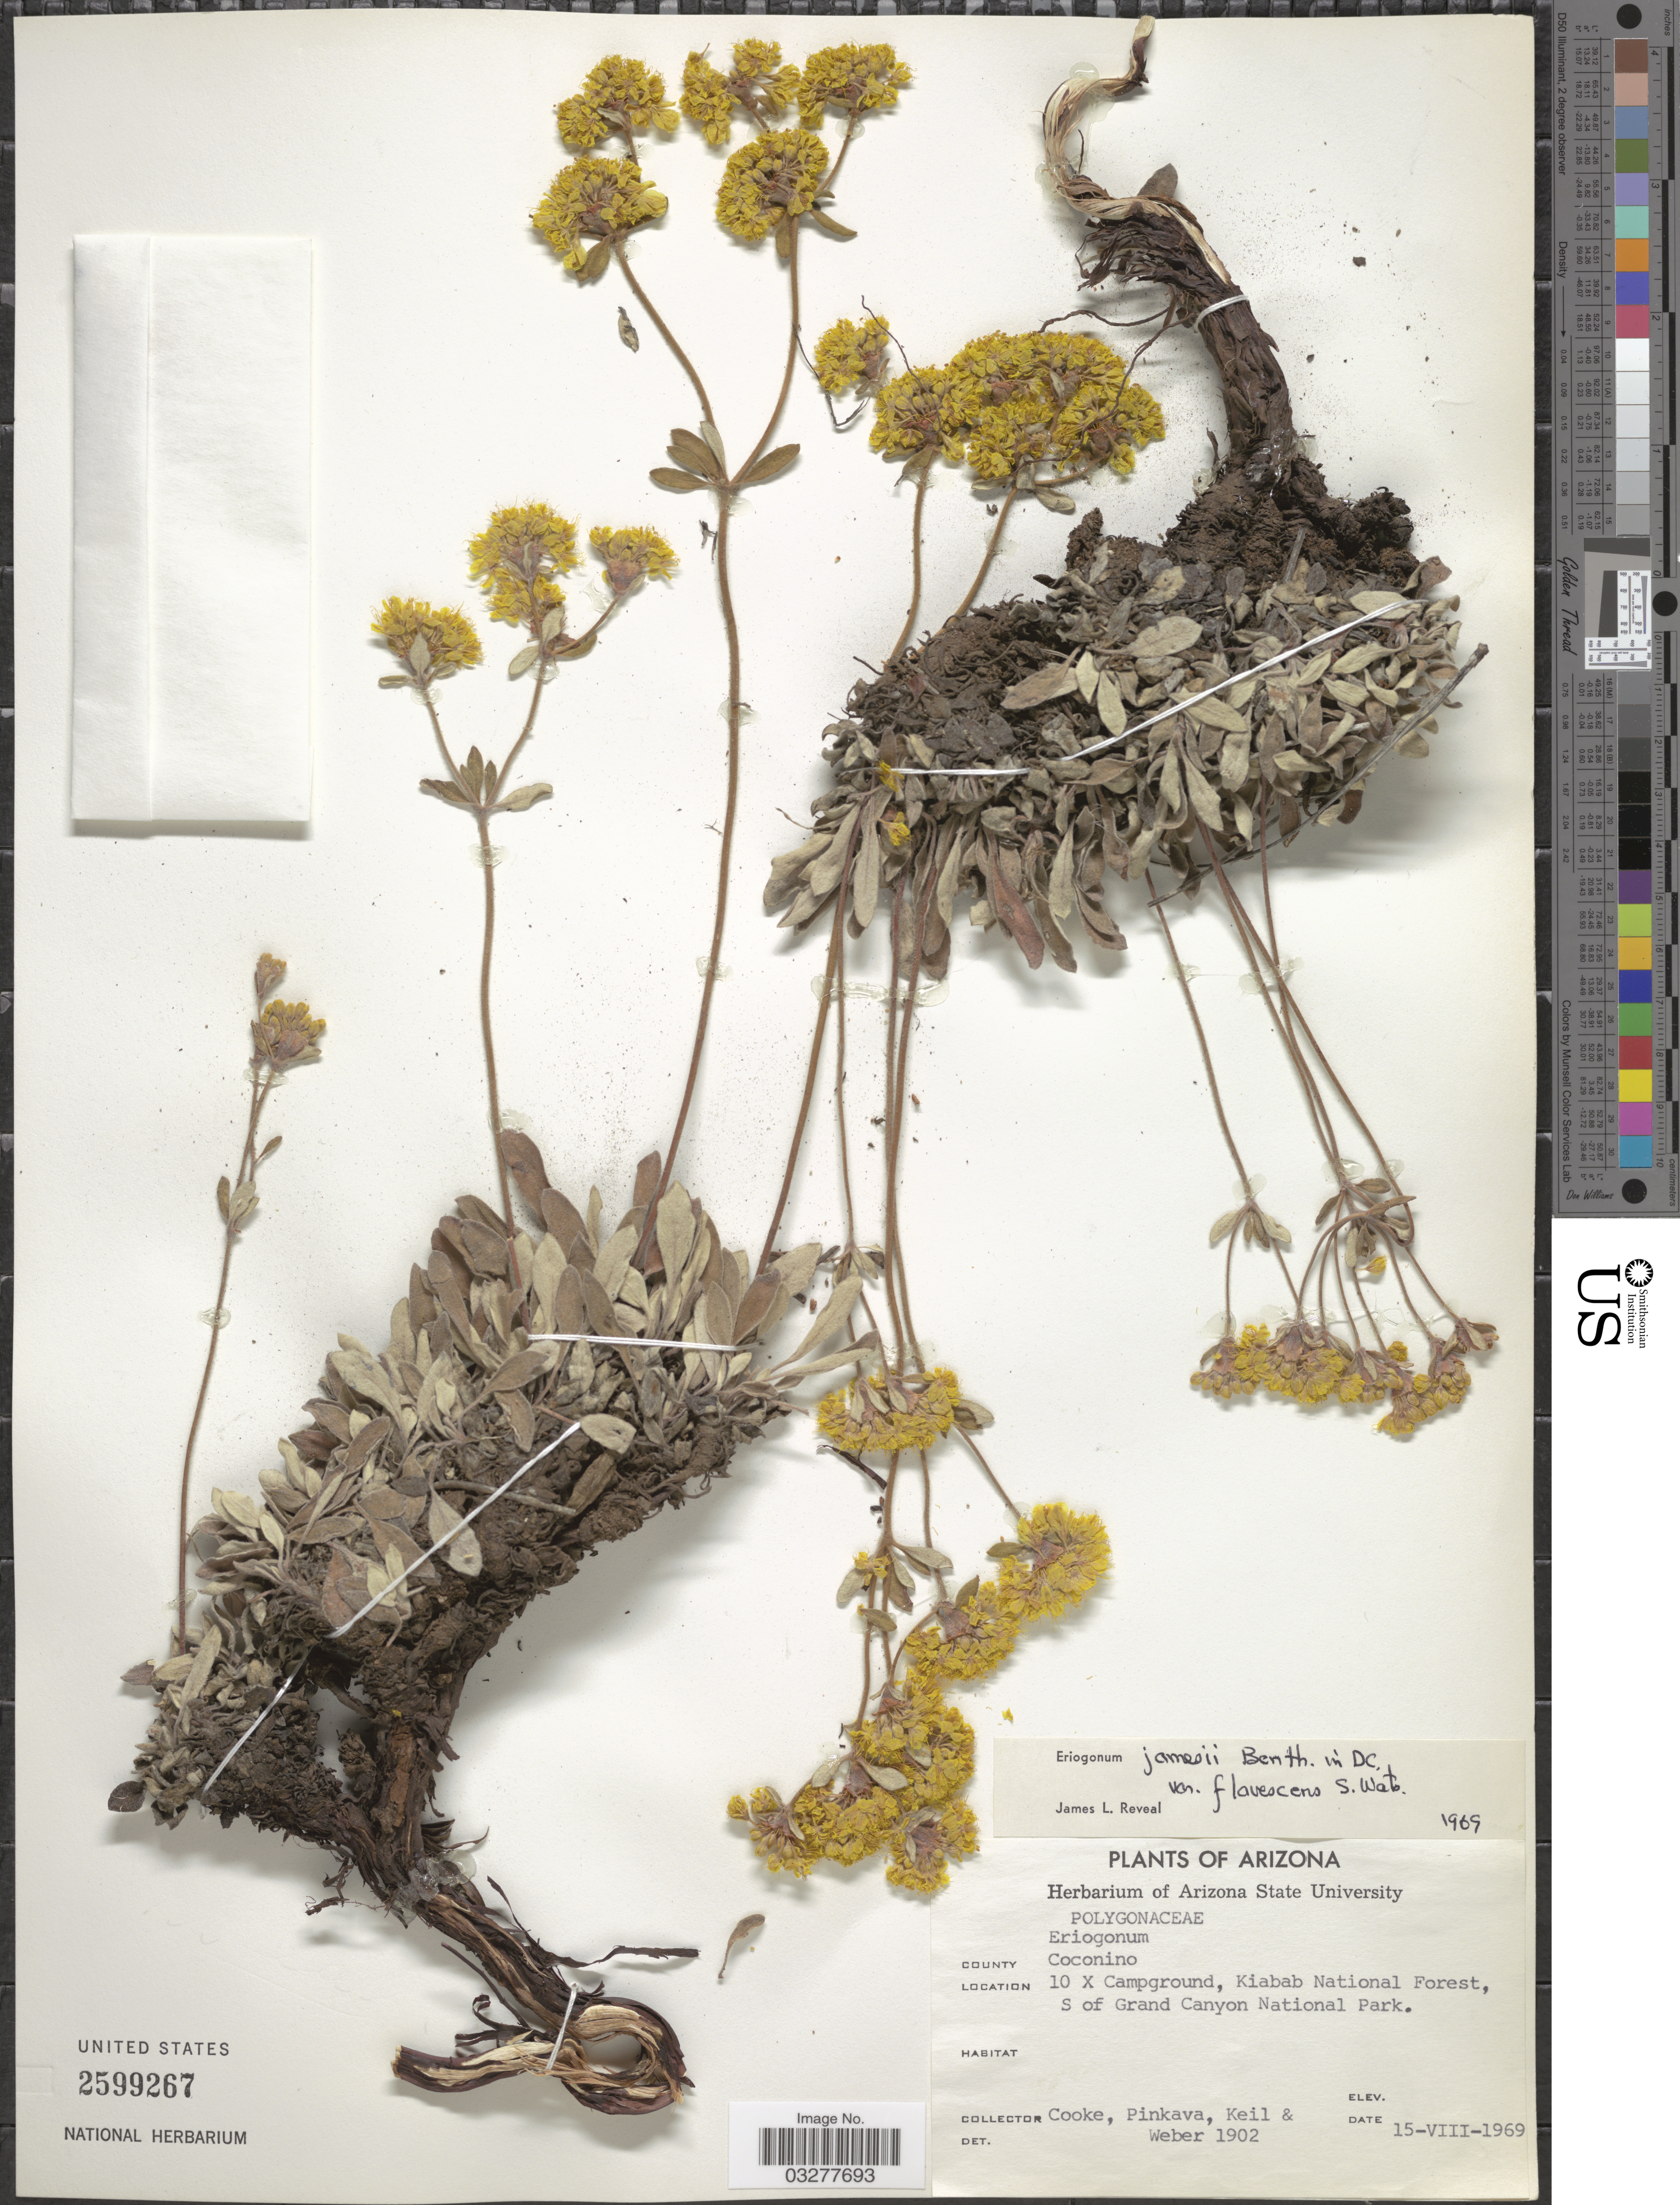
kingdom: Plantae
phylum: Tracheophyta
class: Magnoliopsida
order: Caryophyllales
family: Polygonaceae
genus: Eriogonum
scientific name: Eriogonum jamesii var. flavescens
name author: S. Watson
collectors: Cooke, -. Pinkava, Keil & -- Weber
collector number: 1902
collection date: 1969-08-15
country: United States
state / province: Arizona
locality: County Coconino. 10 [Foreign script] Campground, Kiabab National Forest, S of Grand Canyon National Park.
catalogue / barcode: US 2599267